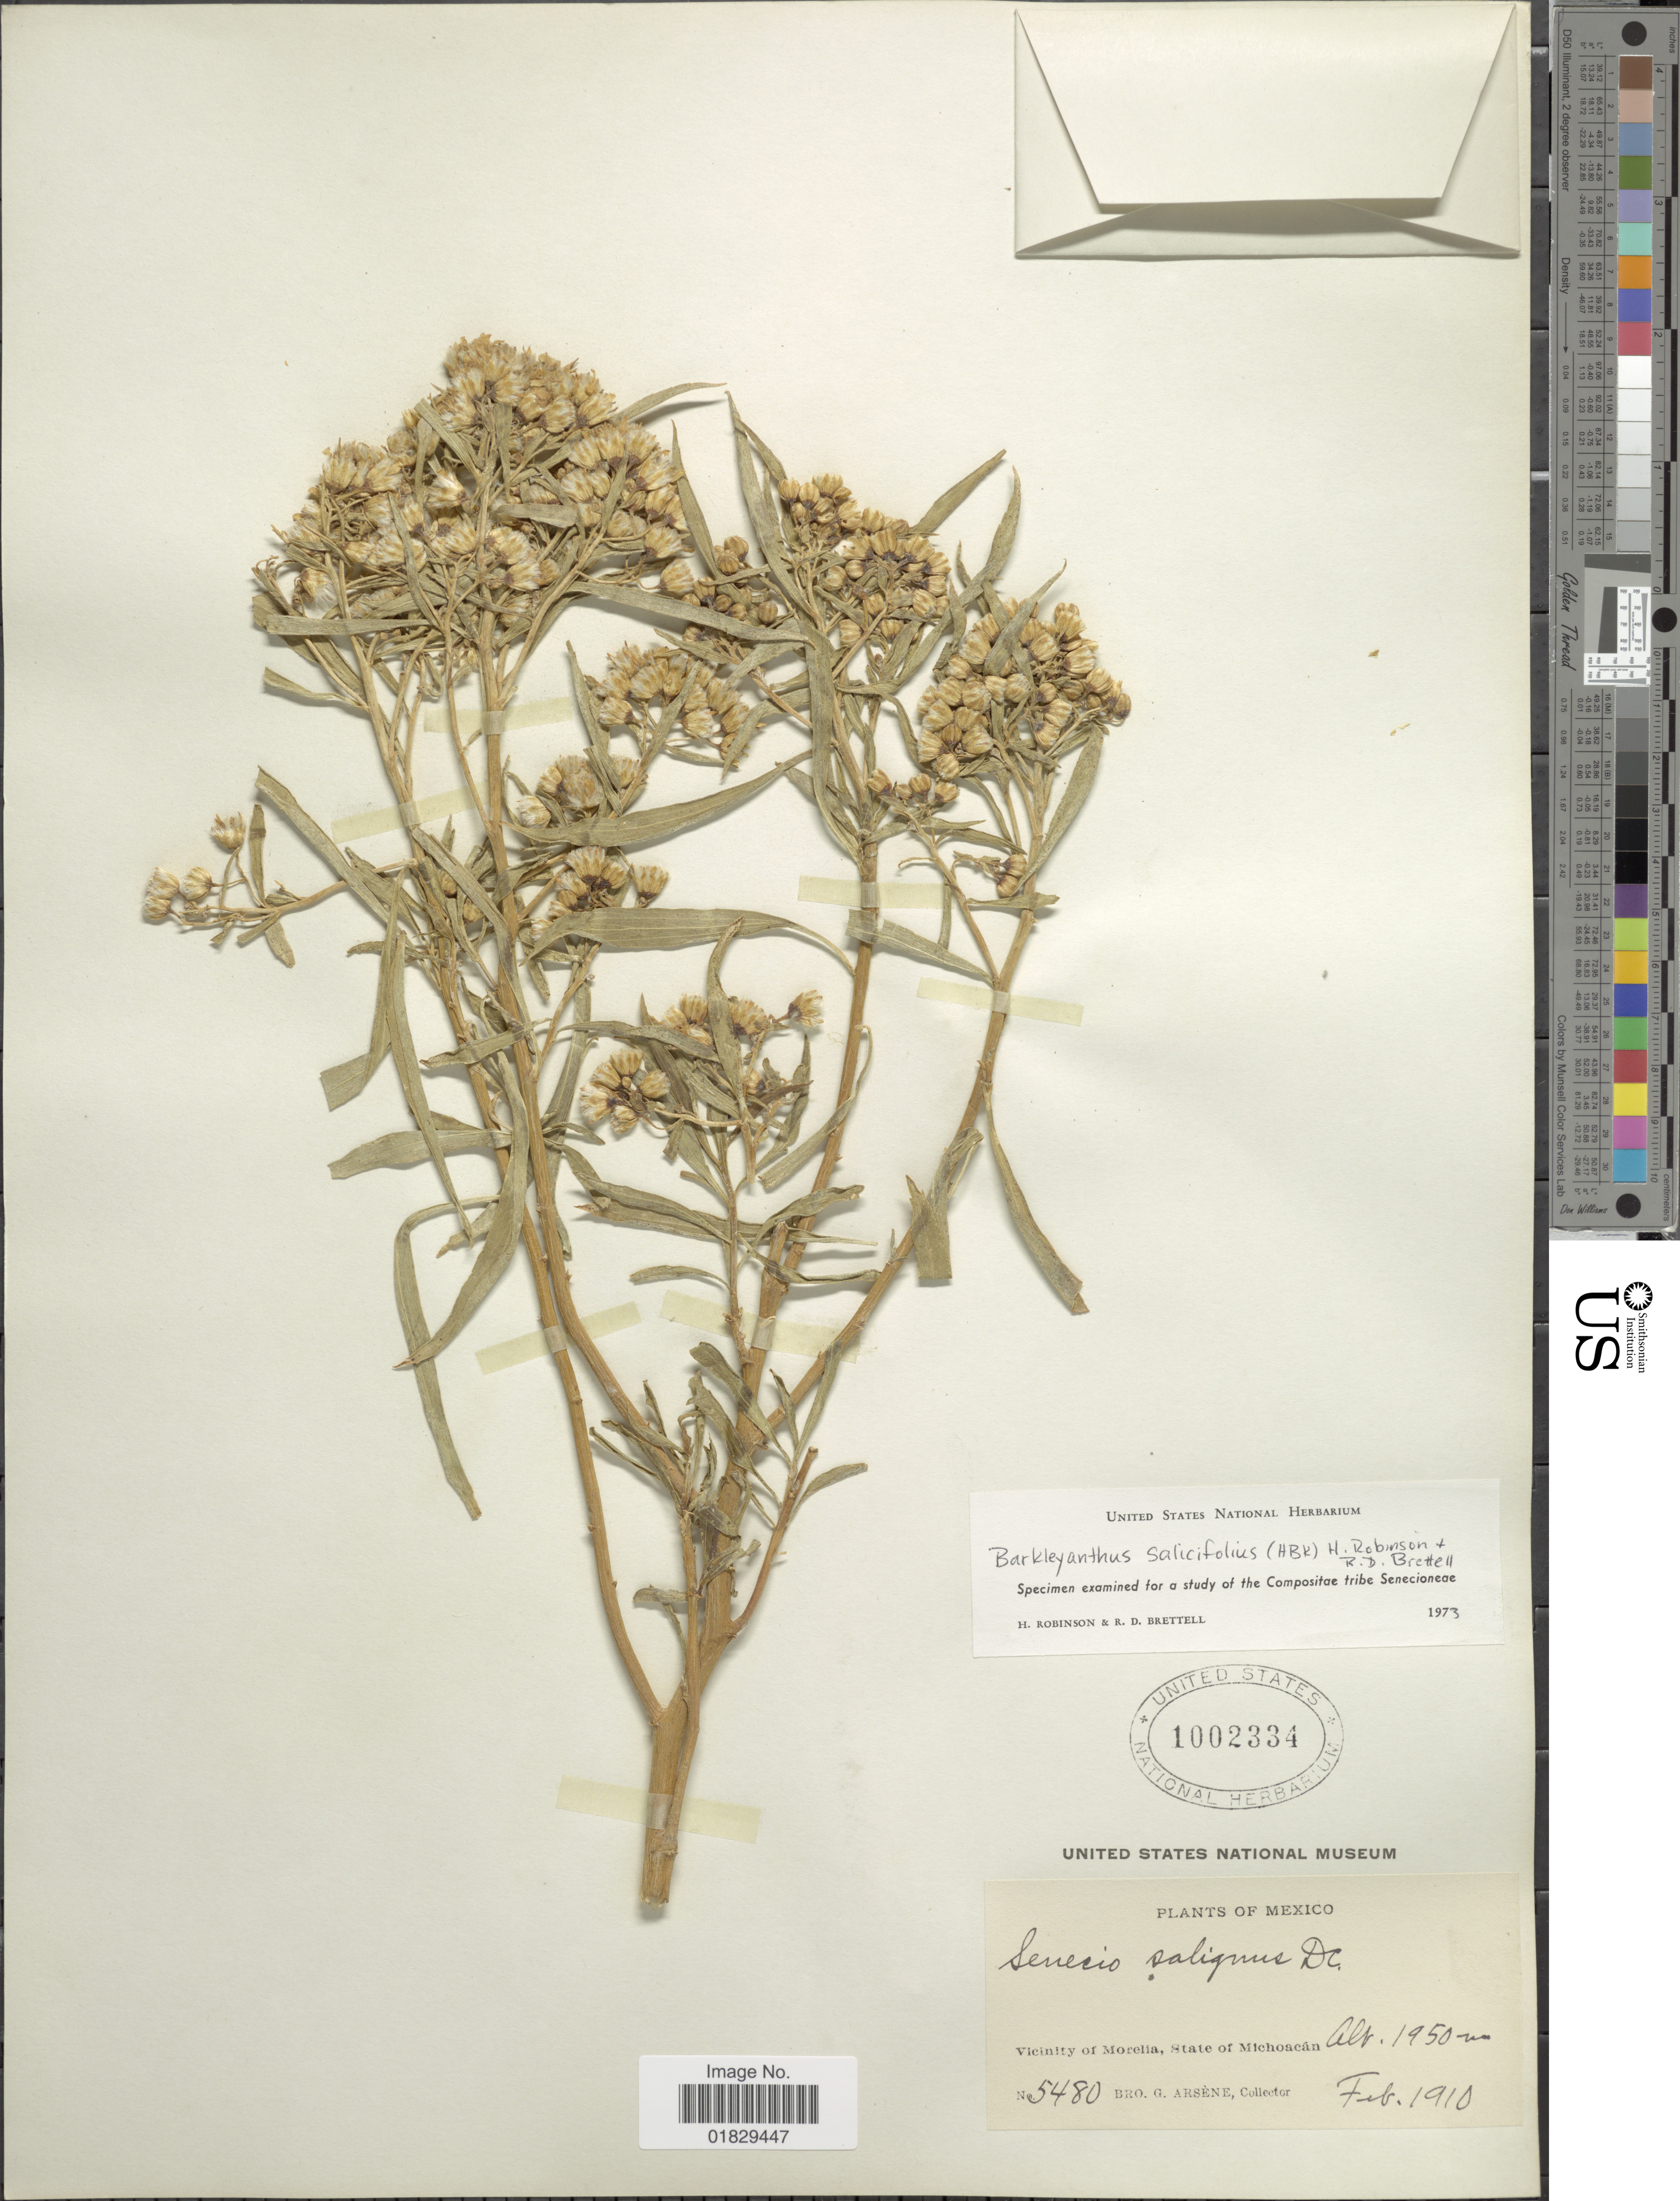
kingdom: Plantae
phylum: Tracheophyta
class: Magnoliopsida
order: Asterales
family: Asteraceae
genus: Barkleyanthus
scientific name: Barkleyanthus salicifolius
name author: (Kunth) H. Rob. & Brettell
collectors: Bro. G. Arsène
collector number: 5480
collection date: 1910-02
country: Mexico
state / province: Michoacán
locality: Vicinity of Morelia, State of Michoacan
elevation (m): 1950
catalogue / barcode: US 1002334